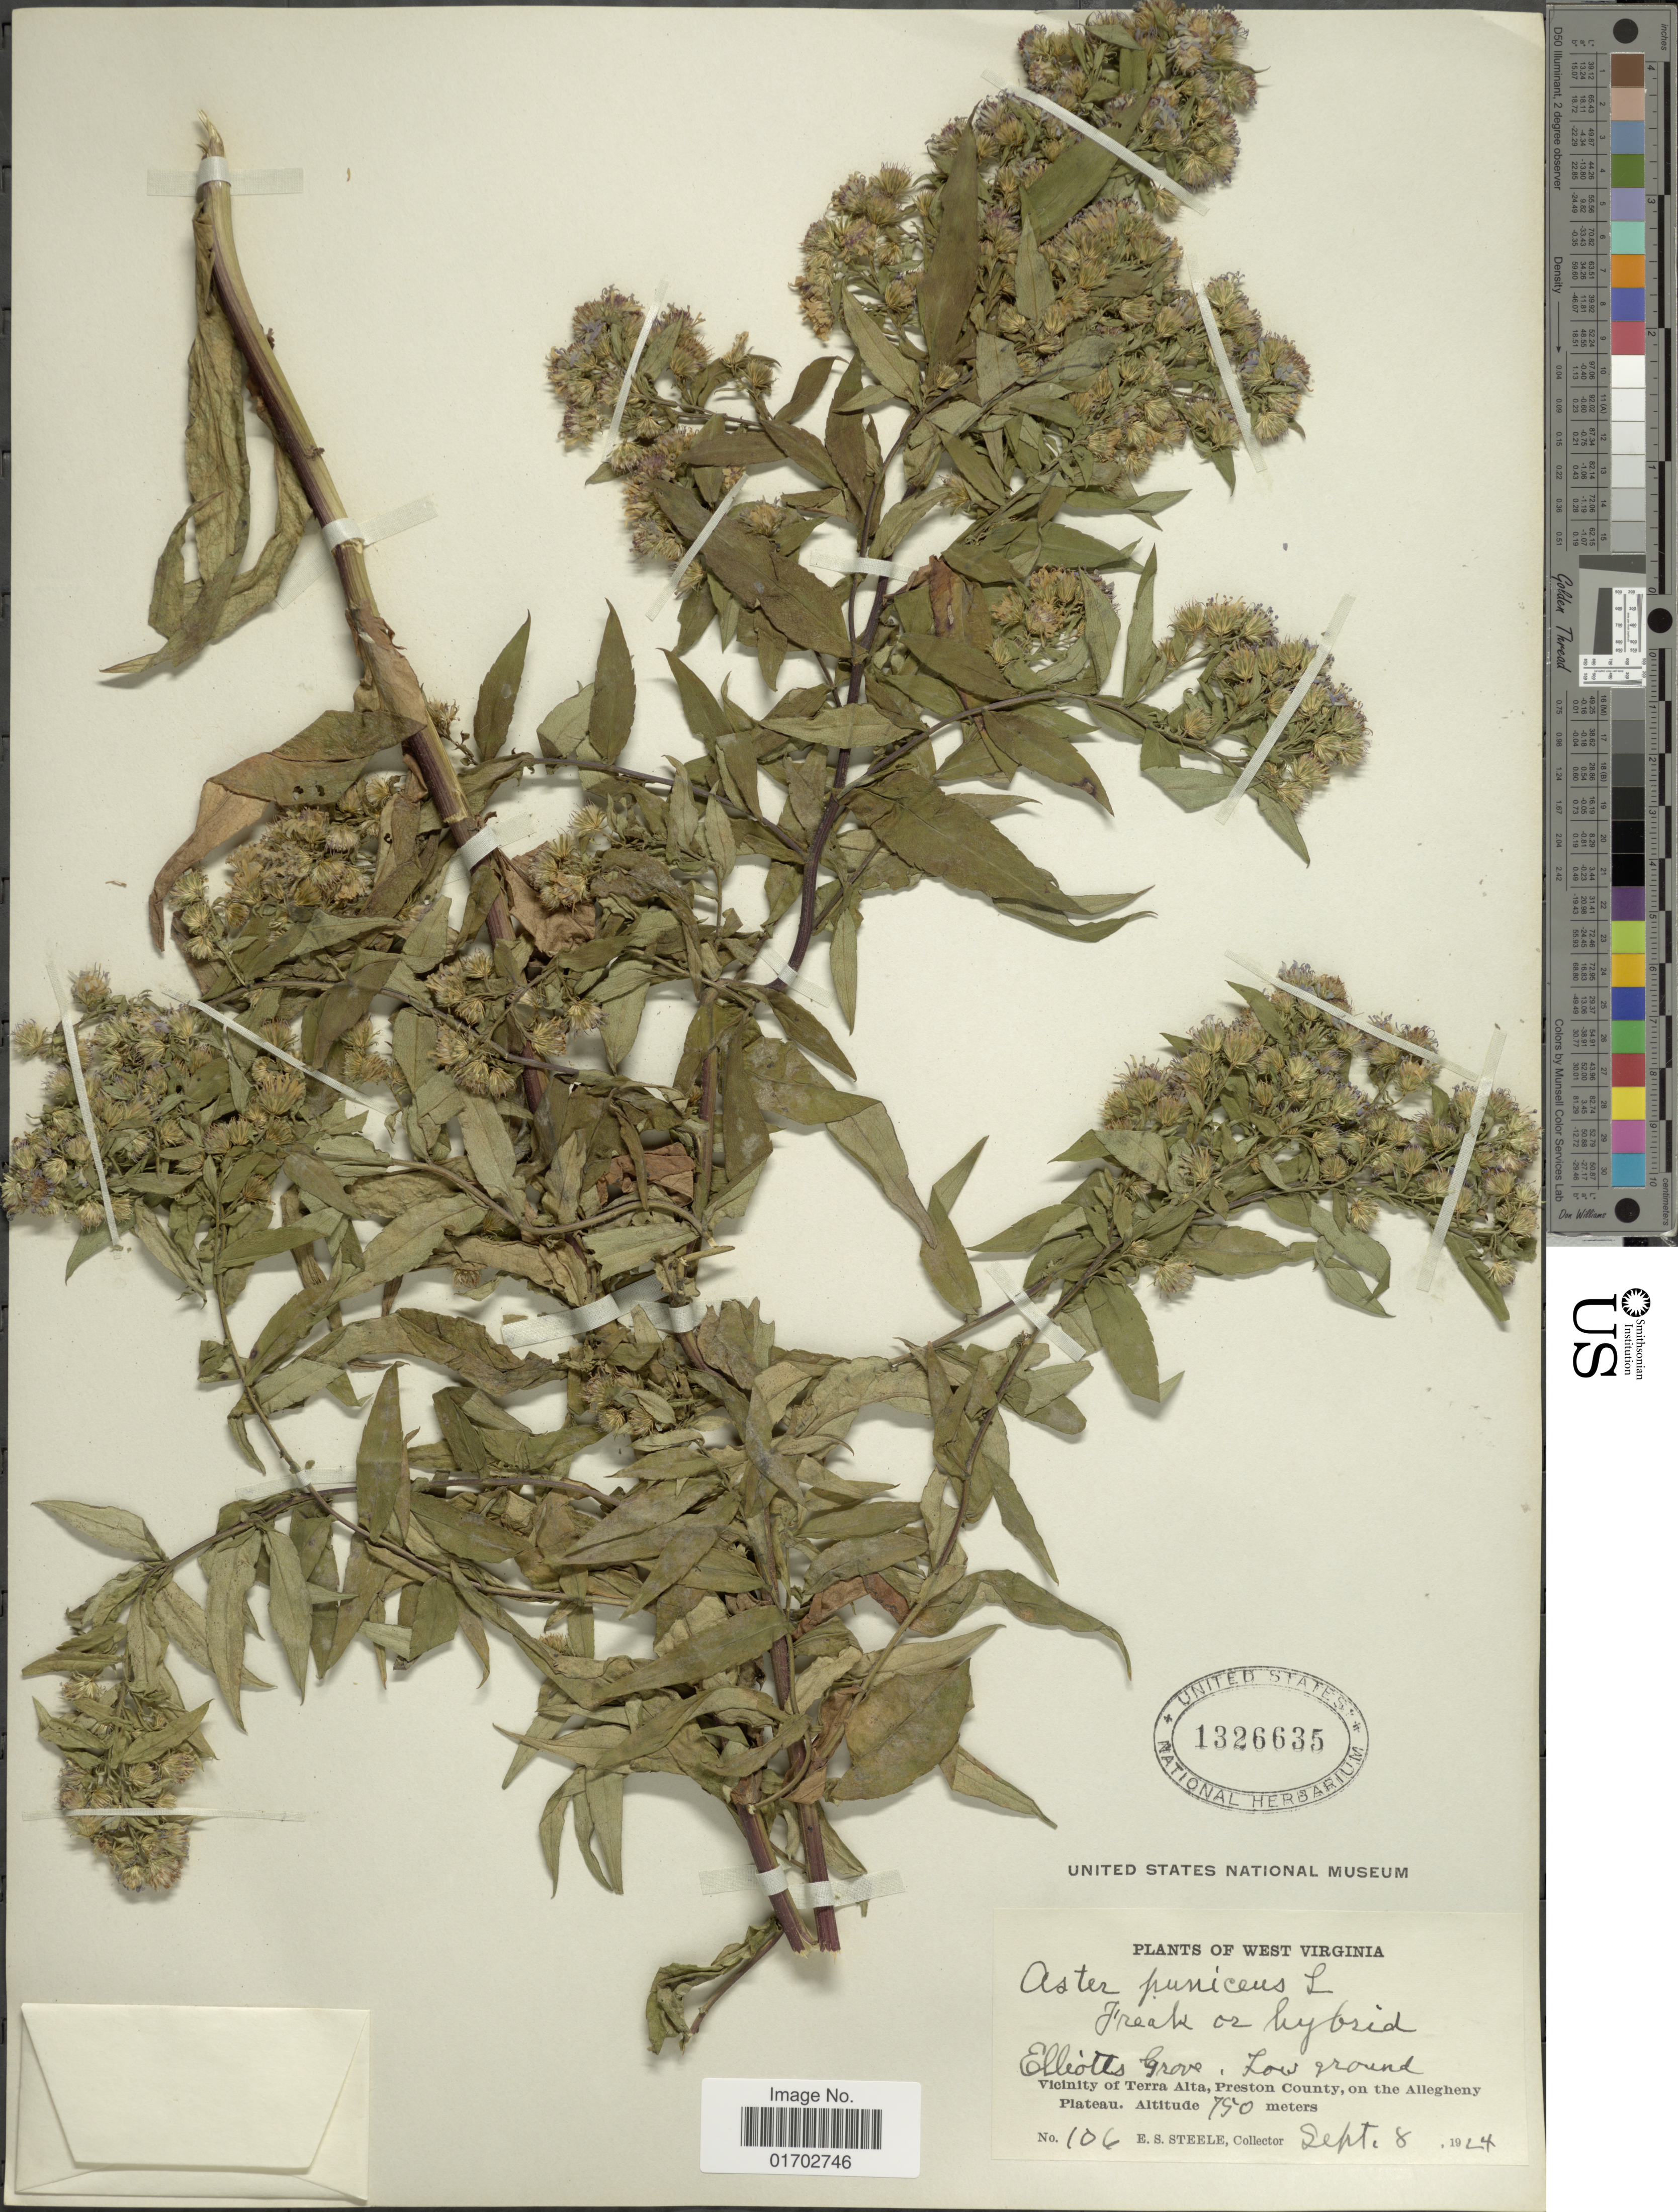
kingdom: Plantae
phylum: Tracheophyta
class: Magnoliopsida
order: Asterales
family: Asteraceae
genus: Symphyotrichum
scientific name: Symphyotrichum puniceum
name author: (L.) Á. Löve & D. Löve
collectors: E. Steele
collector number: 106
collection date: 1924-09-08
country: United States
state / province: West Virginia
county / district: Preston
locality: Elloits Grove, vicinity of Terra Alta, Preston County, on the Allegheny Plateau.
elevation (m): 750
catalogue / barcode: US 1326635